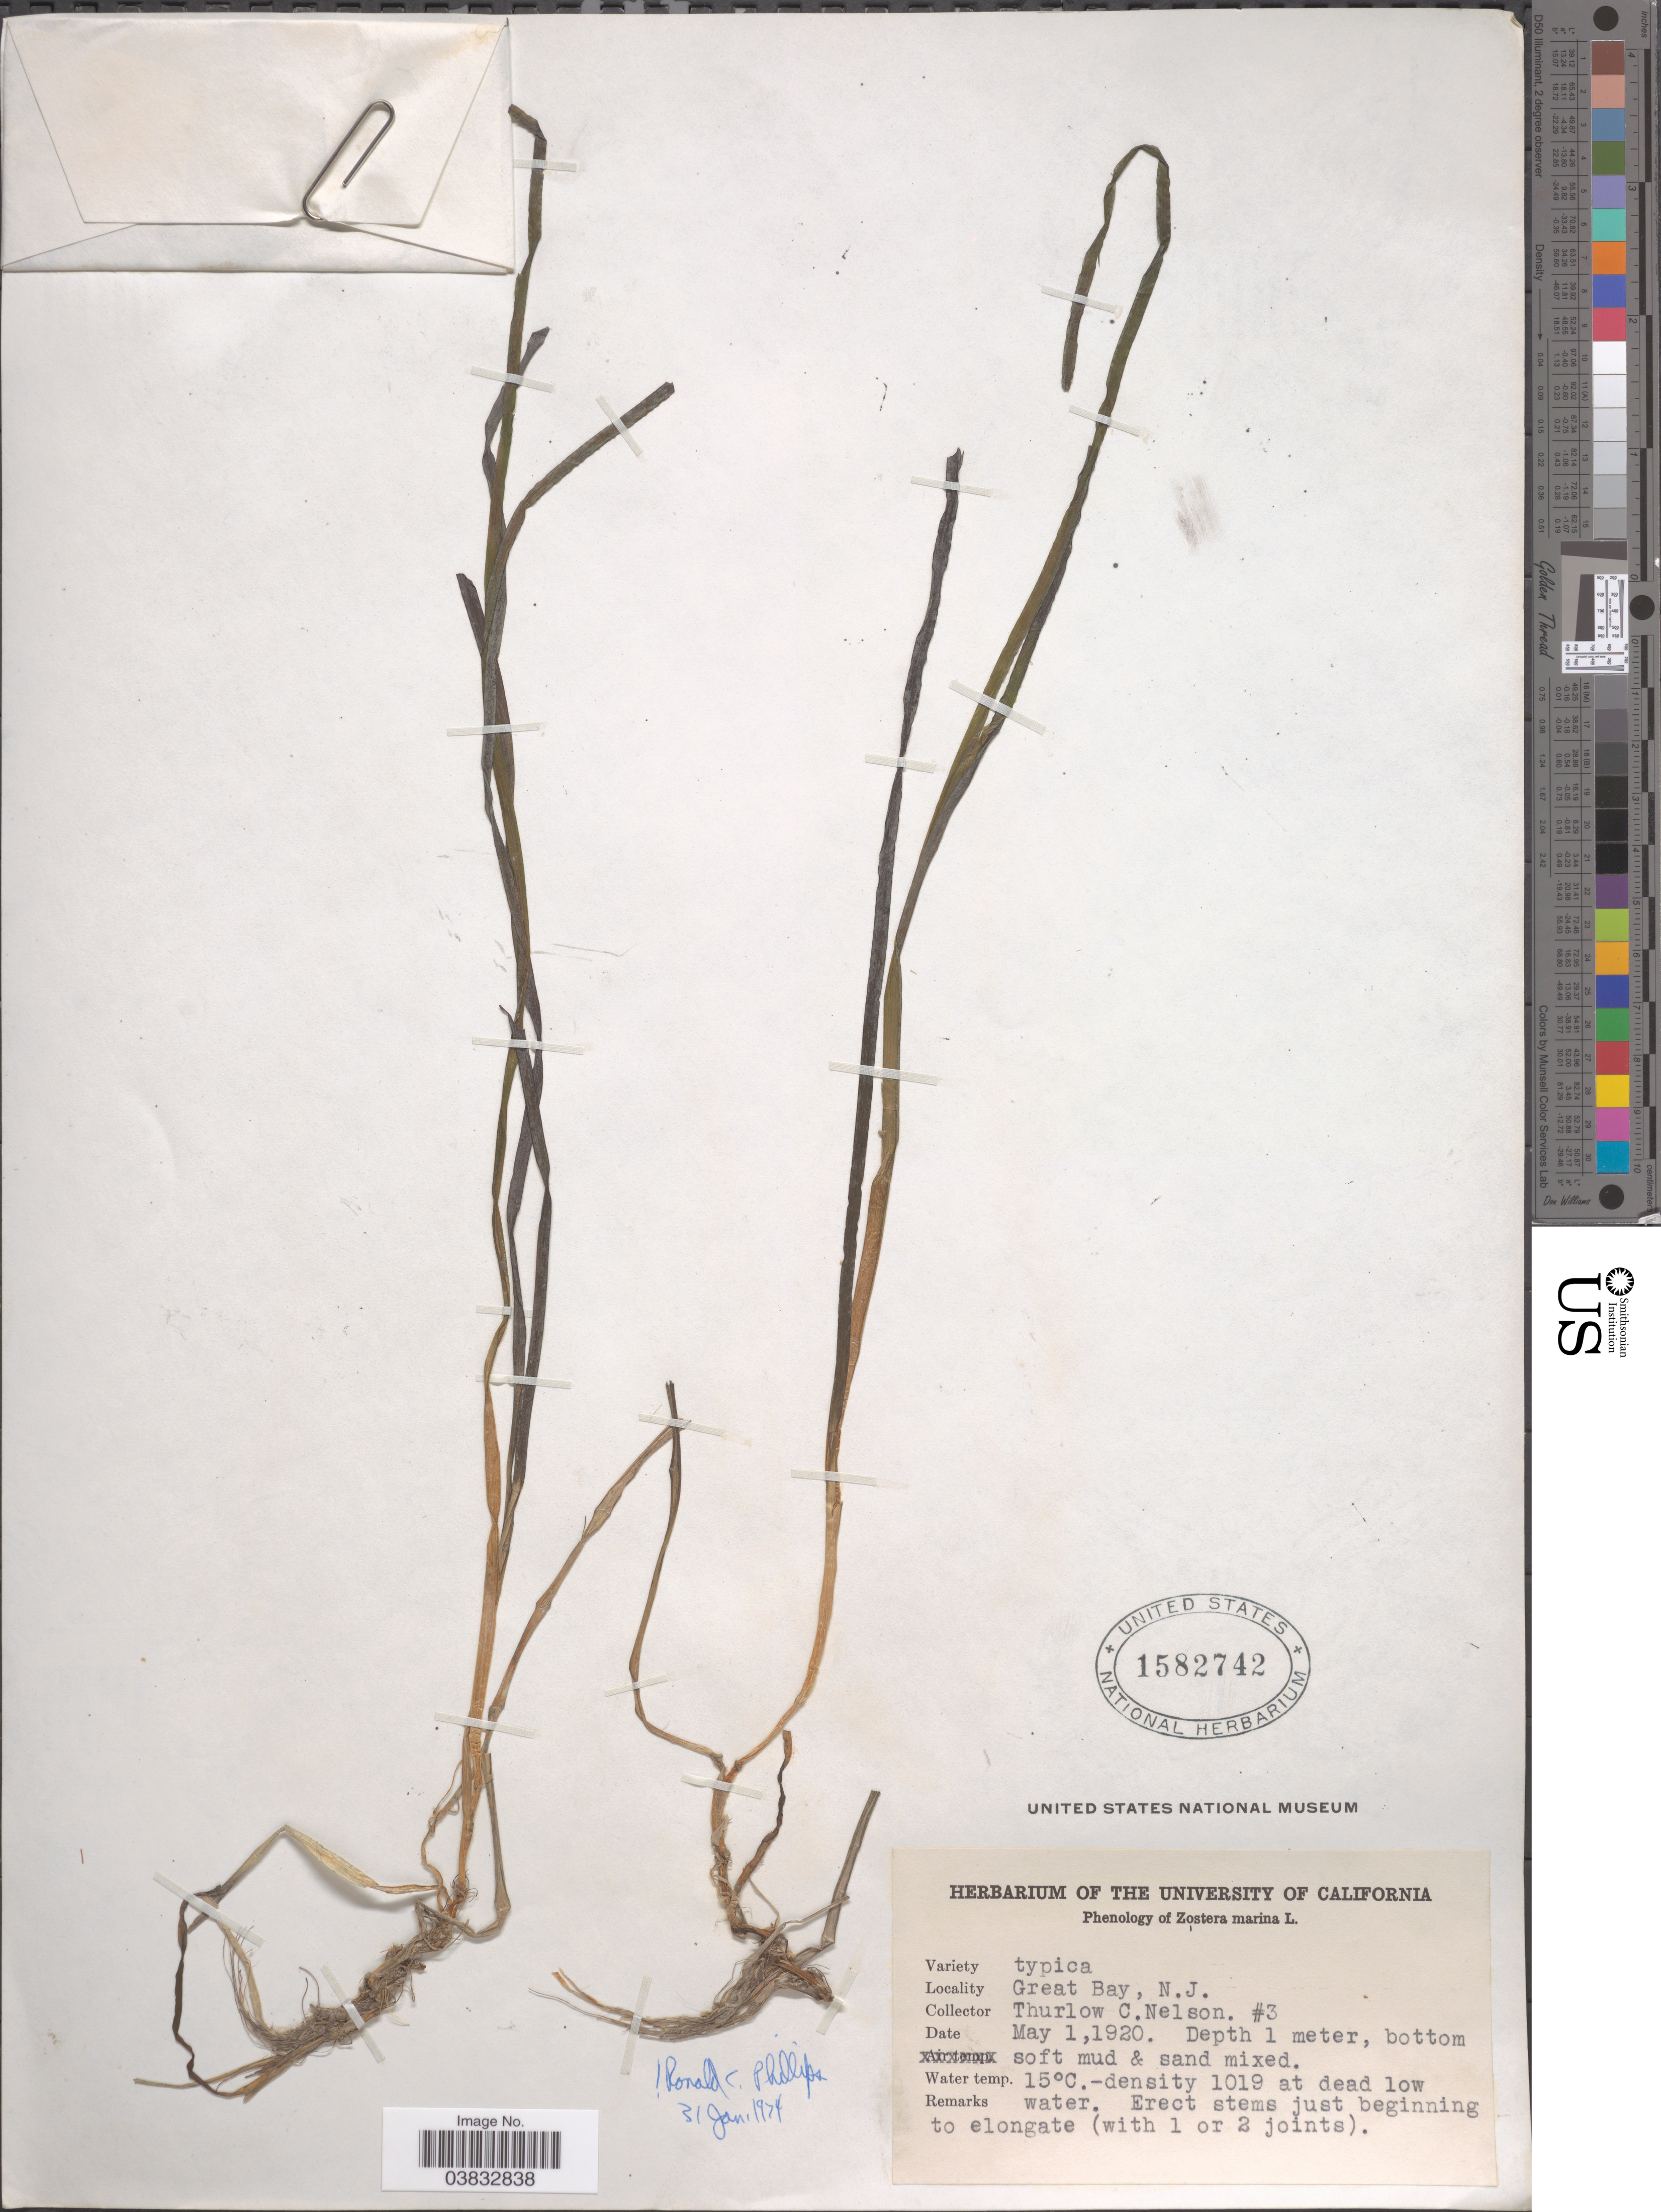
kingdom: Plantae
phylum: Tracheophyta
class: Liliopsida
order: Alismatales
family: Zosteraceae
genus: Zostera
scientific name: Zostera marina var. typica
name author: L.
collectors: T. C. Nelson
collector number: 3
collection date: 1920-05-01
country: United States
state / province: New Jersey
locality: Great Bay.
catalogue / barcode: US 1582742